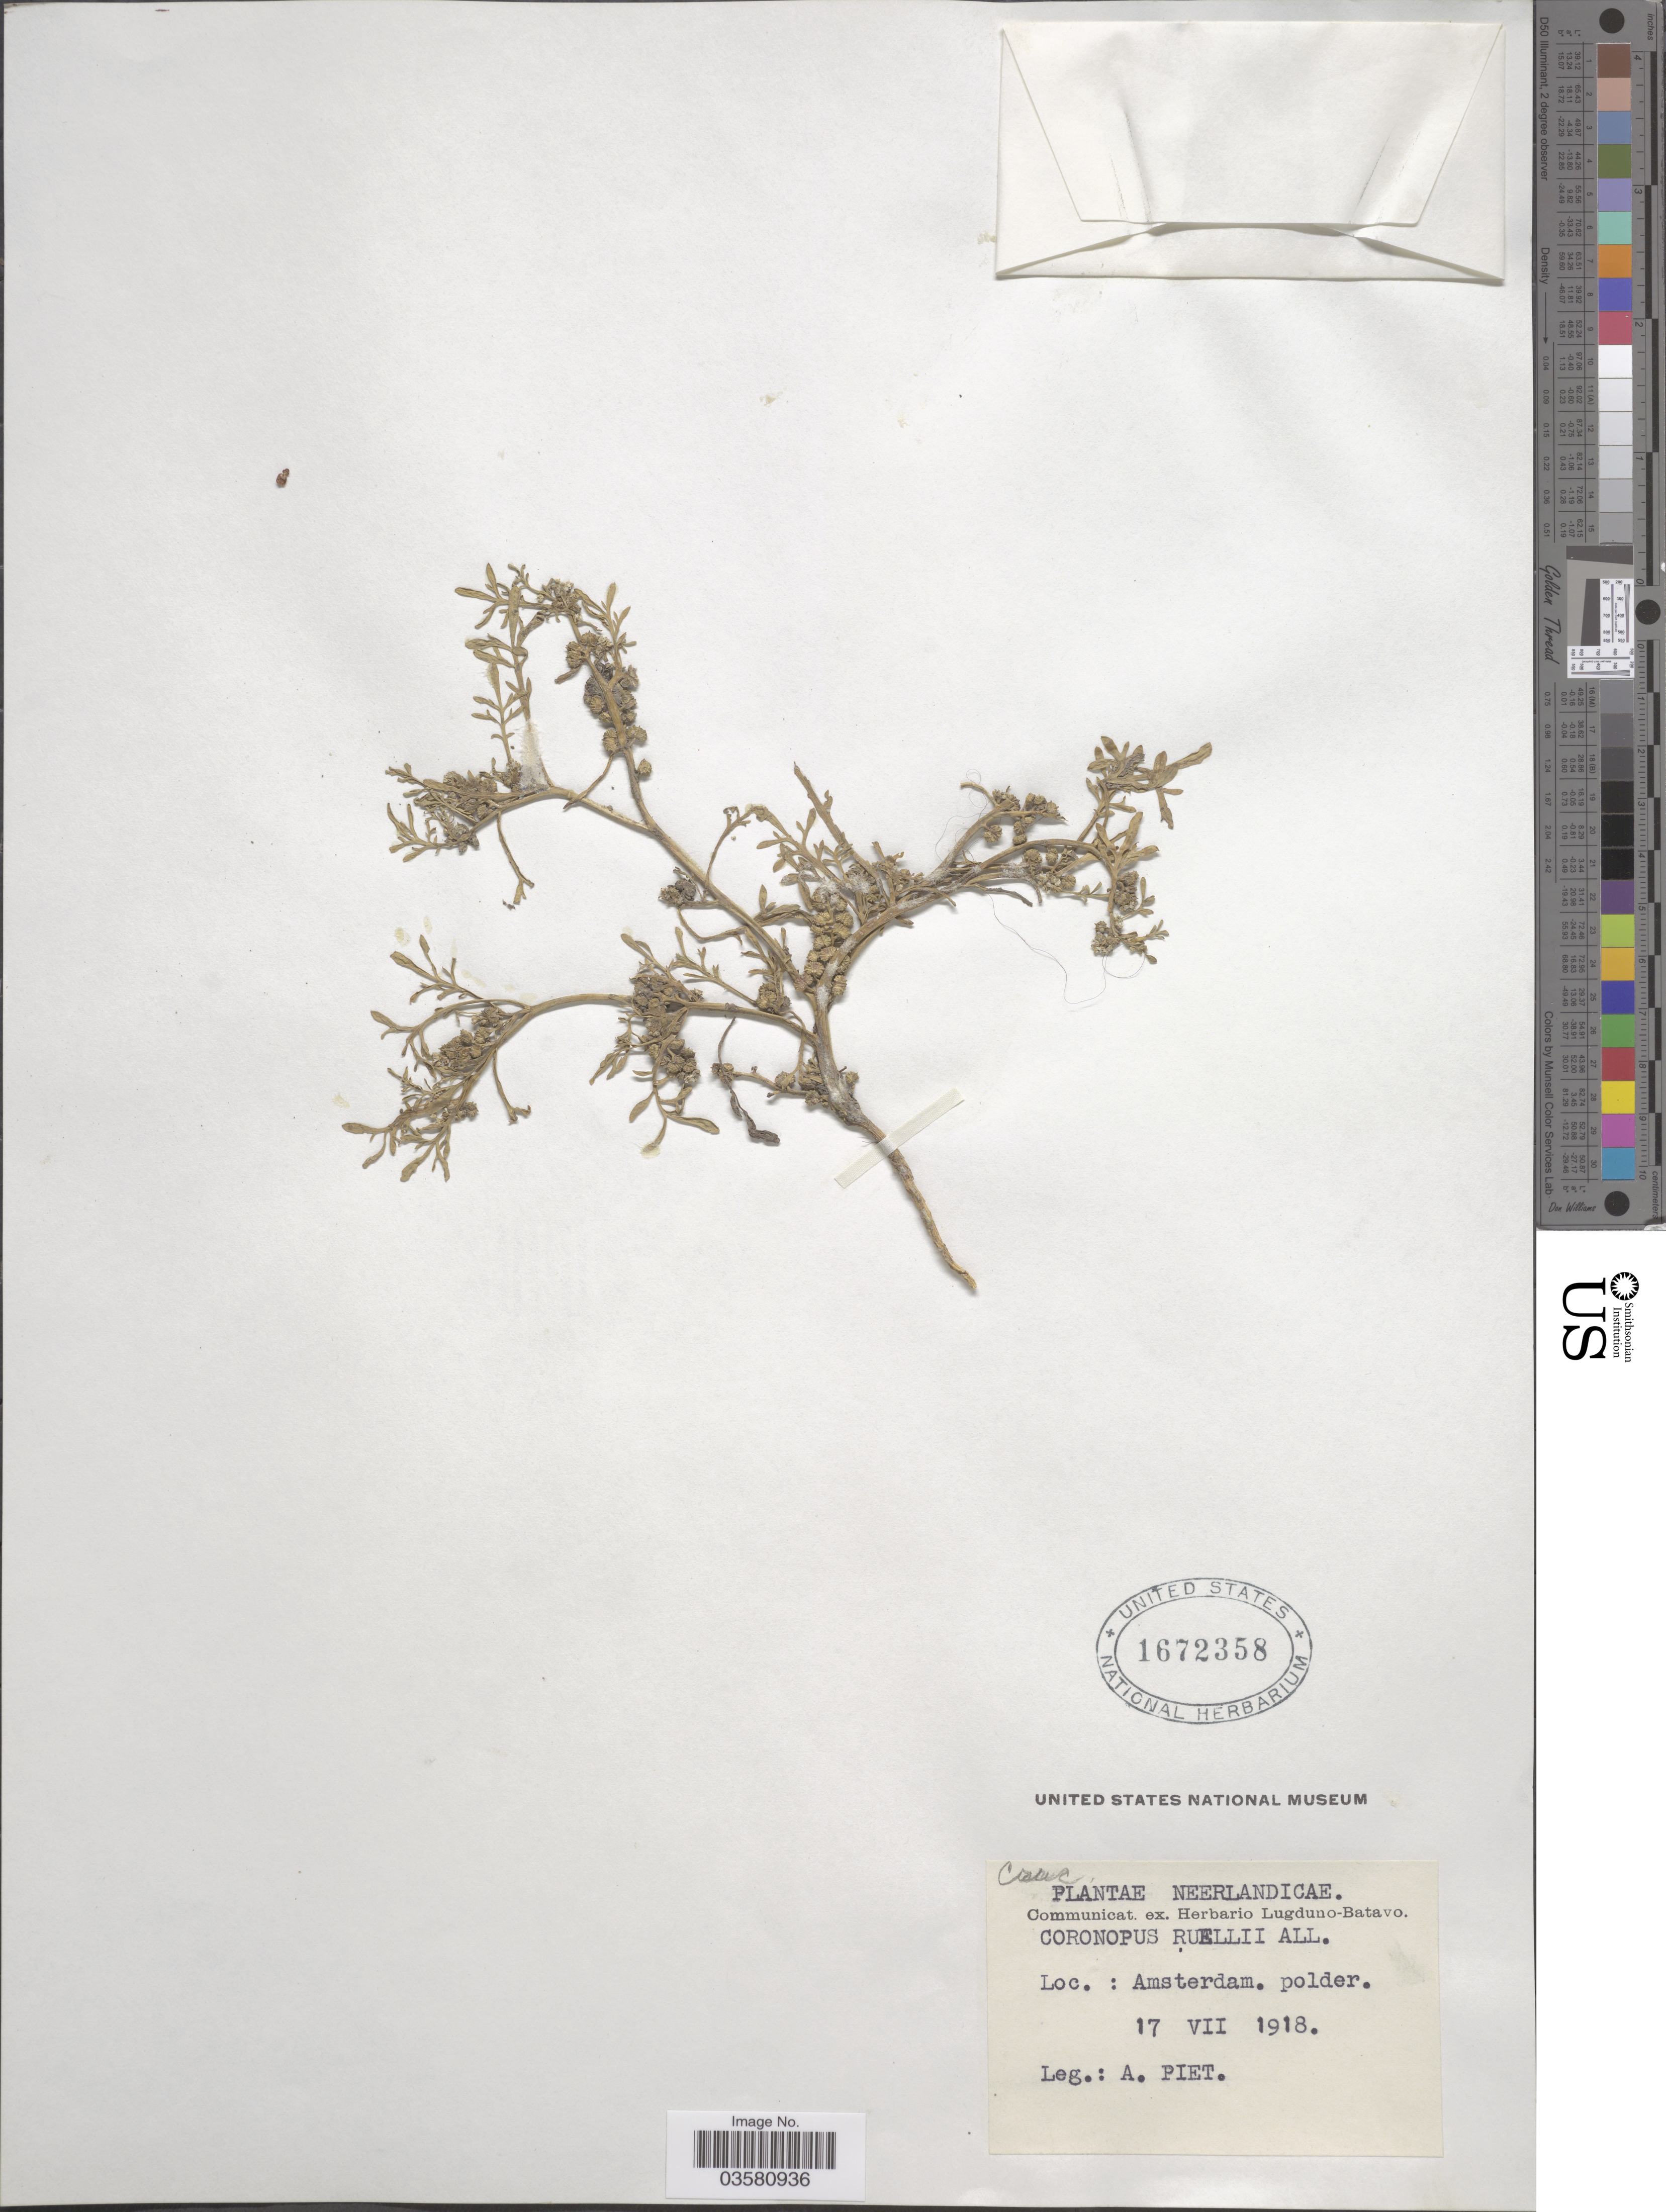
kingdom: Plantae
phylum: Tracheophyta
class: Magnoliopsida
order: Brassicales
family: Brassicaceae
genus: Lepidium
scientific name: Lepidium coronopus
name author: (L.) Al-Shehbaz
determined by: Strong, M. T., (US), Smithsonian Institution - National Museum of Natural History (UNITED STATES)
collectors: A. Piet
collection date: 1918-07-17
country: Netherlands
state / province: Noord Holland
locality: Neerlandicae. Amsterdam. polder.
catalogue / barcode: US 1672358